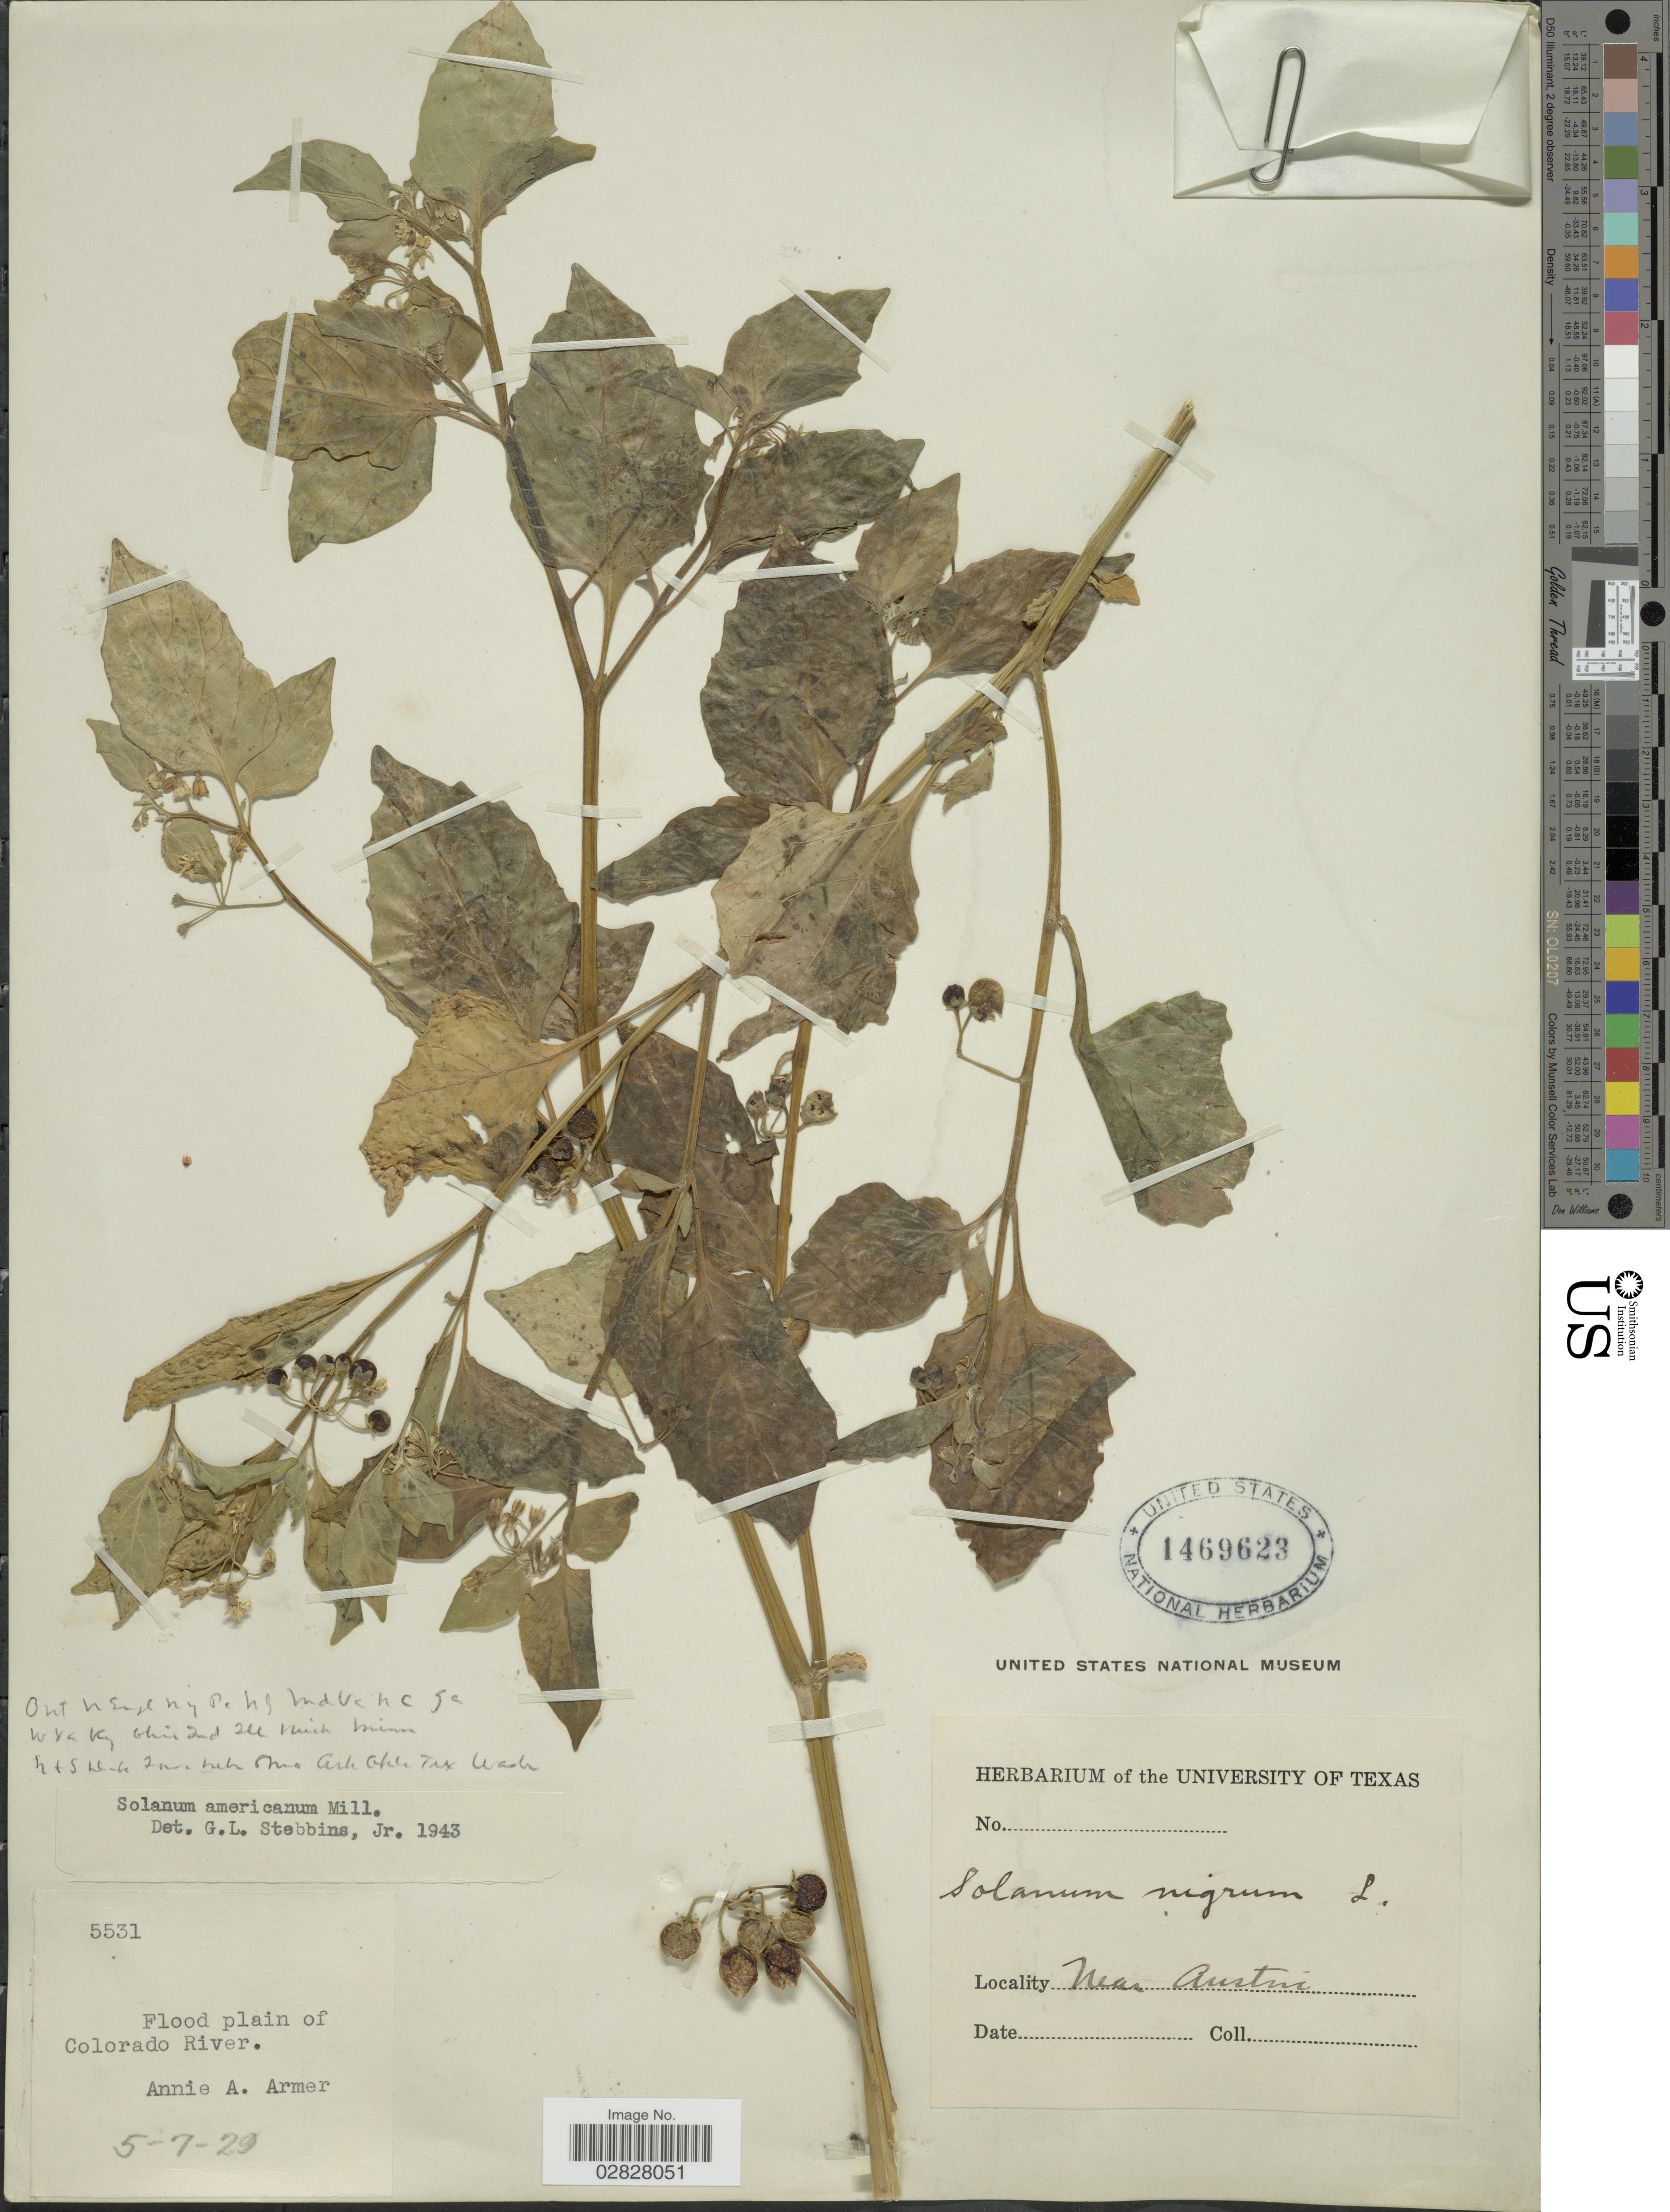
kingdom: Plantae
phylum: Tracheophyta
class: Magnoliopsida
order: Solanales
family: Solanaceae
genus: Solanum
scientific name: Solanum americanum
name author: Mill.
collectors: A. Armer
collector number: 5531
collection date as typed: Transcribed d/m/y: 7/5/29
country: United States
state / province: Texas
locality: Flood plain of Colorado River. Near Austin.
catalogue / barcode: US 1469623